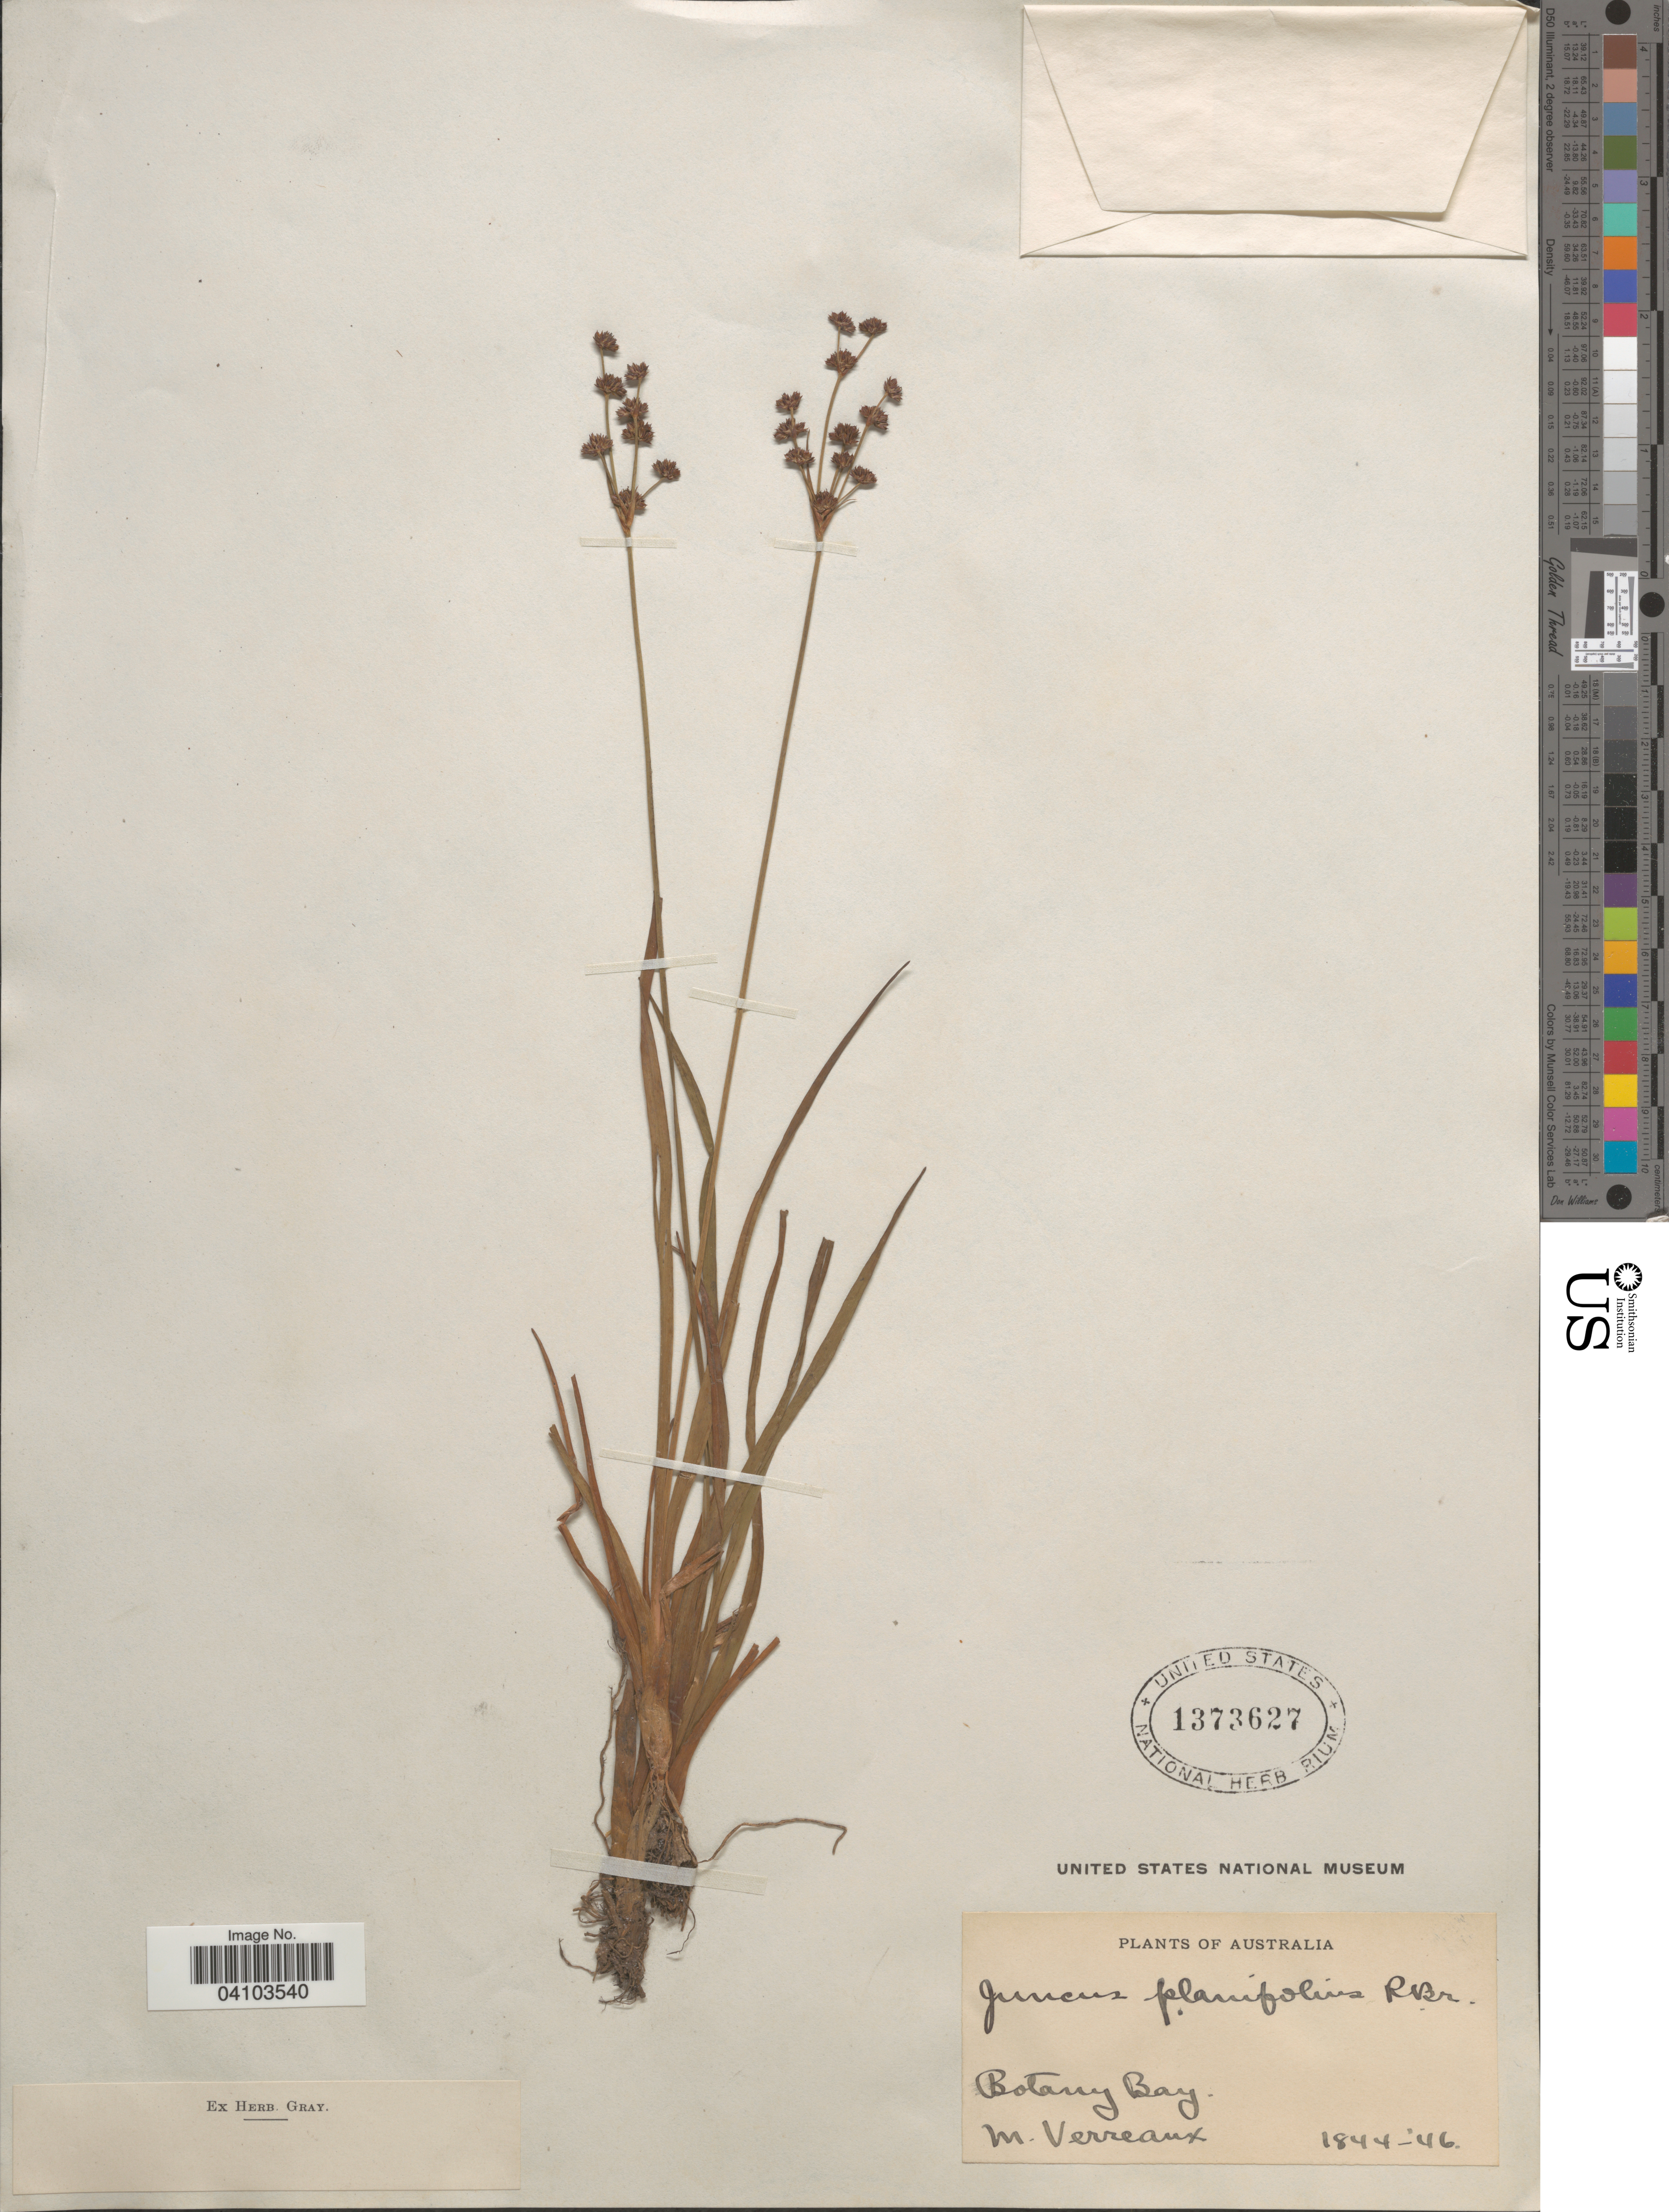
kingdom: Plantae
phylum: Tracheophyta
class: Liliopsida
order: Poales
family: Juncaceae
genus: Juncus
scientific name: Juncus planifolius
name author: R. Br.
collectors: M. Verreaux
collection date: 1844/1846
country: Australia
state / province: New South Wales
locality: Botany Bay.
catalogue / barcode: US 1373627